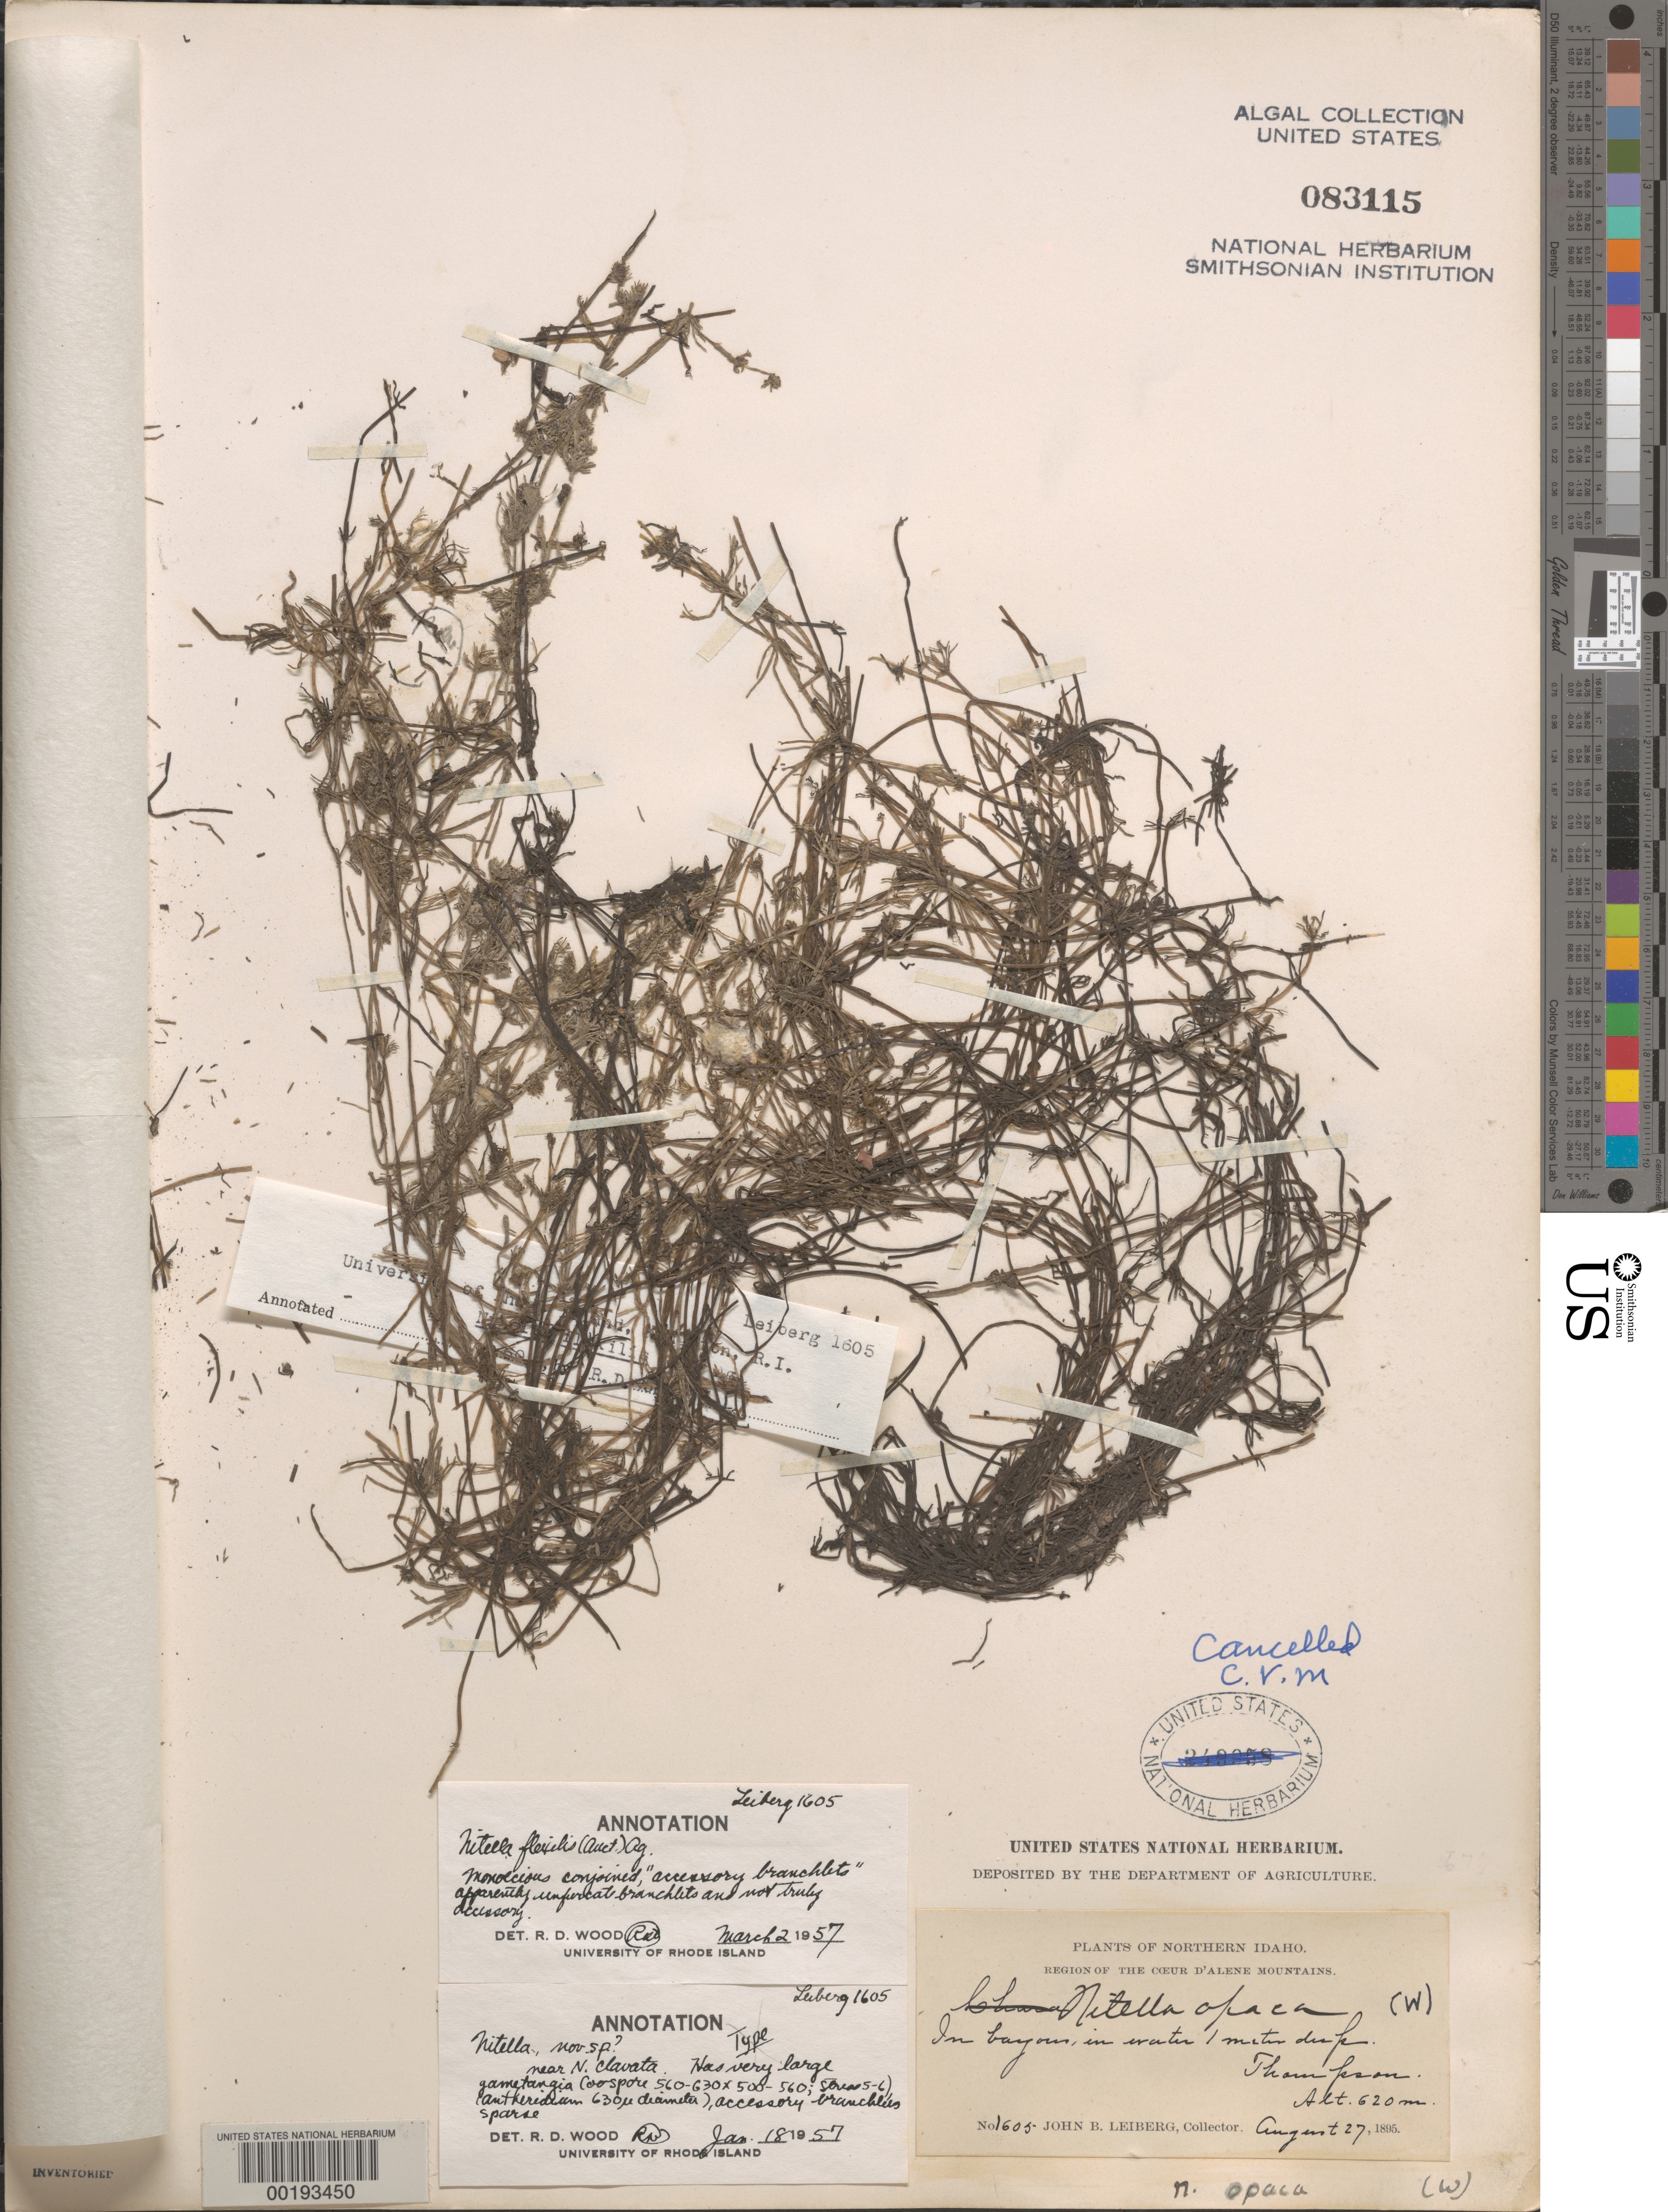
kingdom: Plantae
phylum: Charophyta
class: Charophyceae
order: Charales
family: Characeae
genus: Nitella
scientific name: Nitella flexilis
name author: (L.) C. Agardh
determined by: Wood, R. D.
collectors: J. Leiberg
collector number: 1605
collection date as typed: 27 Aug 1895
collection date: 1895-08-27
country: United States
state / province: Idaho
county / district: Shoshone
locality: Thompson, Coeur d'Alene Mountains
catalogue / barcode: US 83115